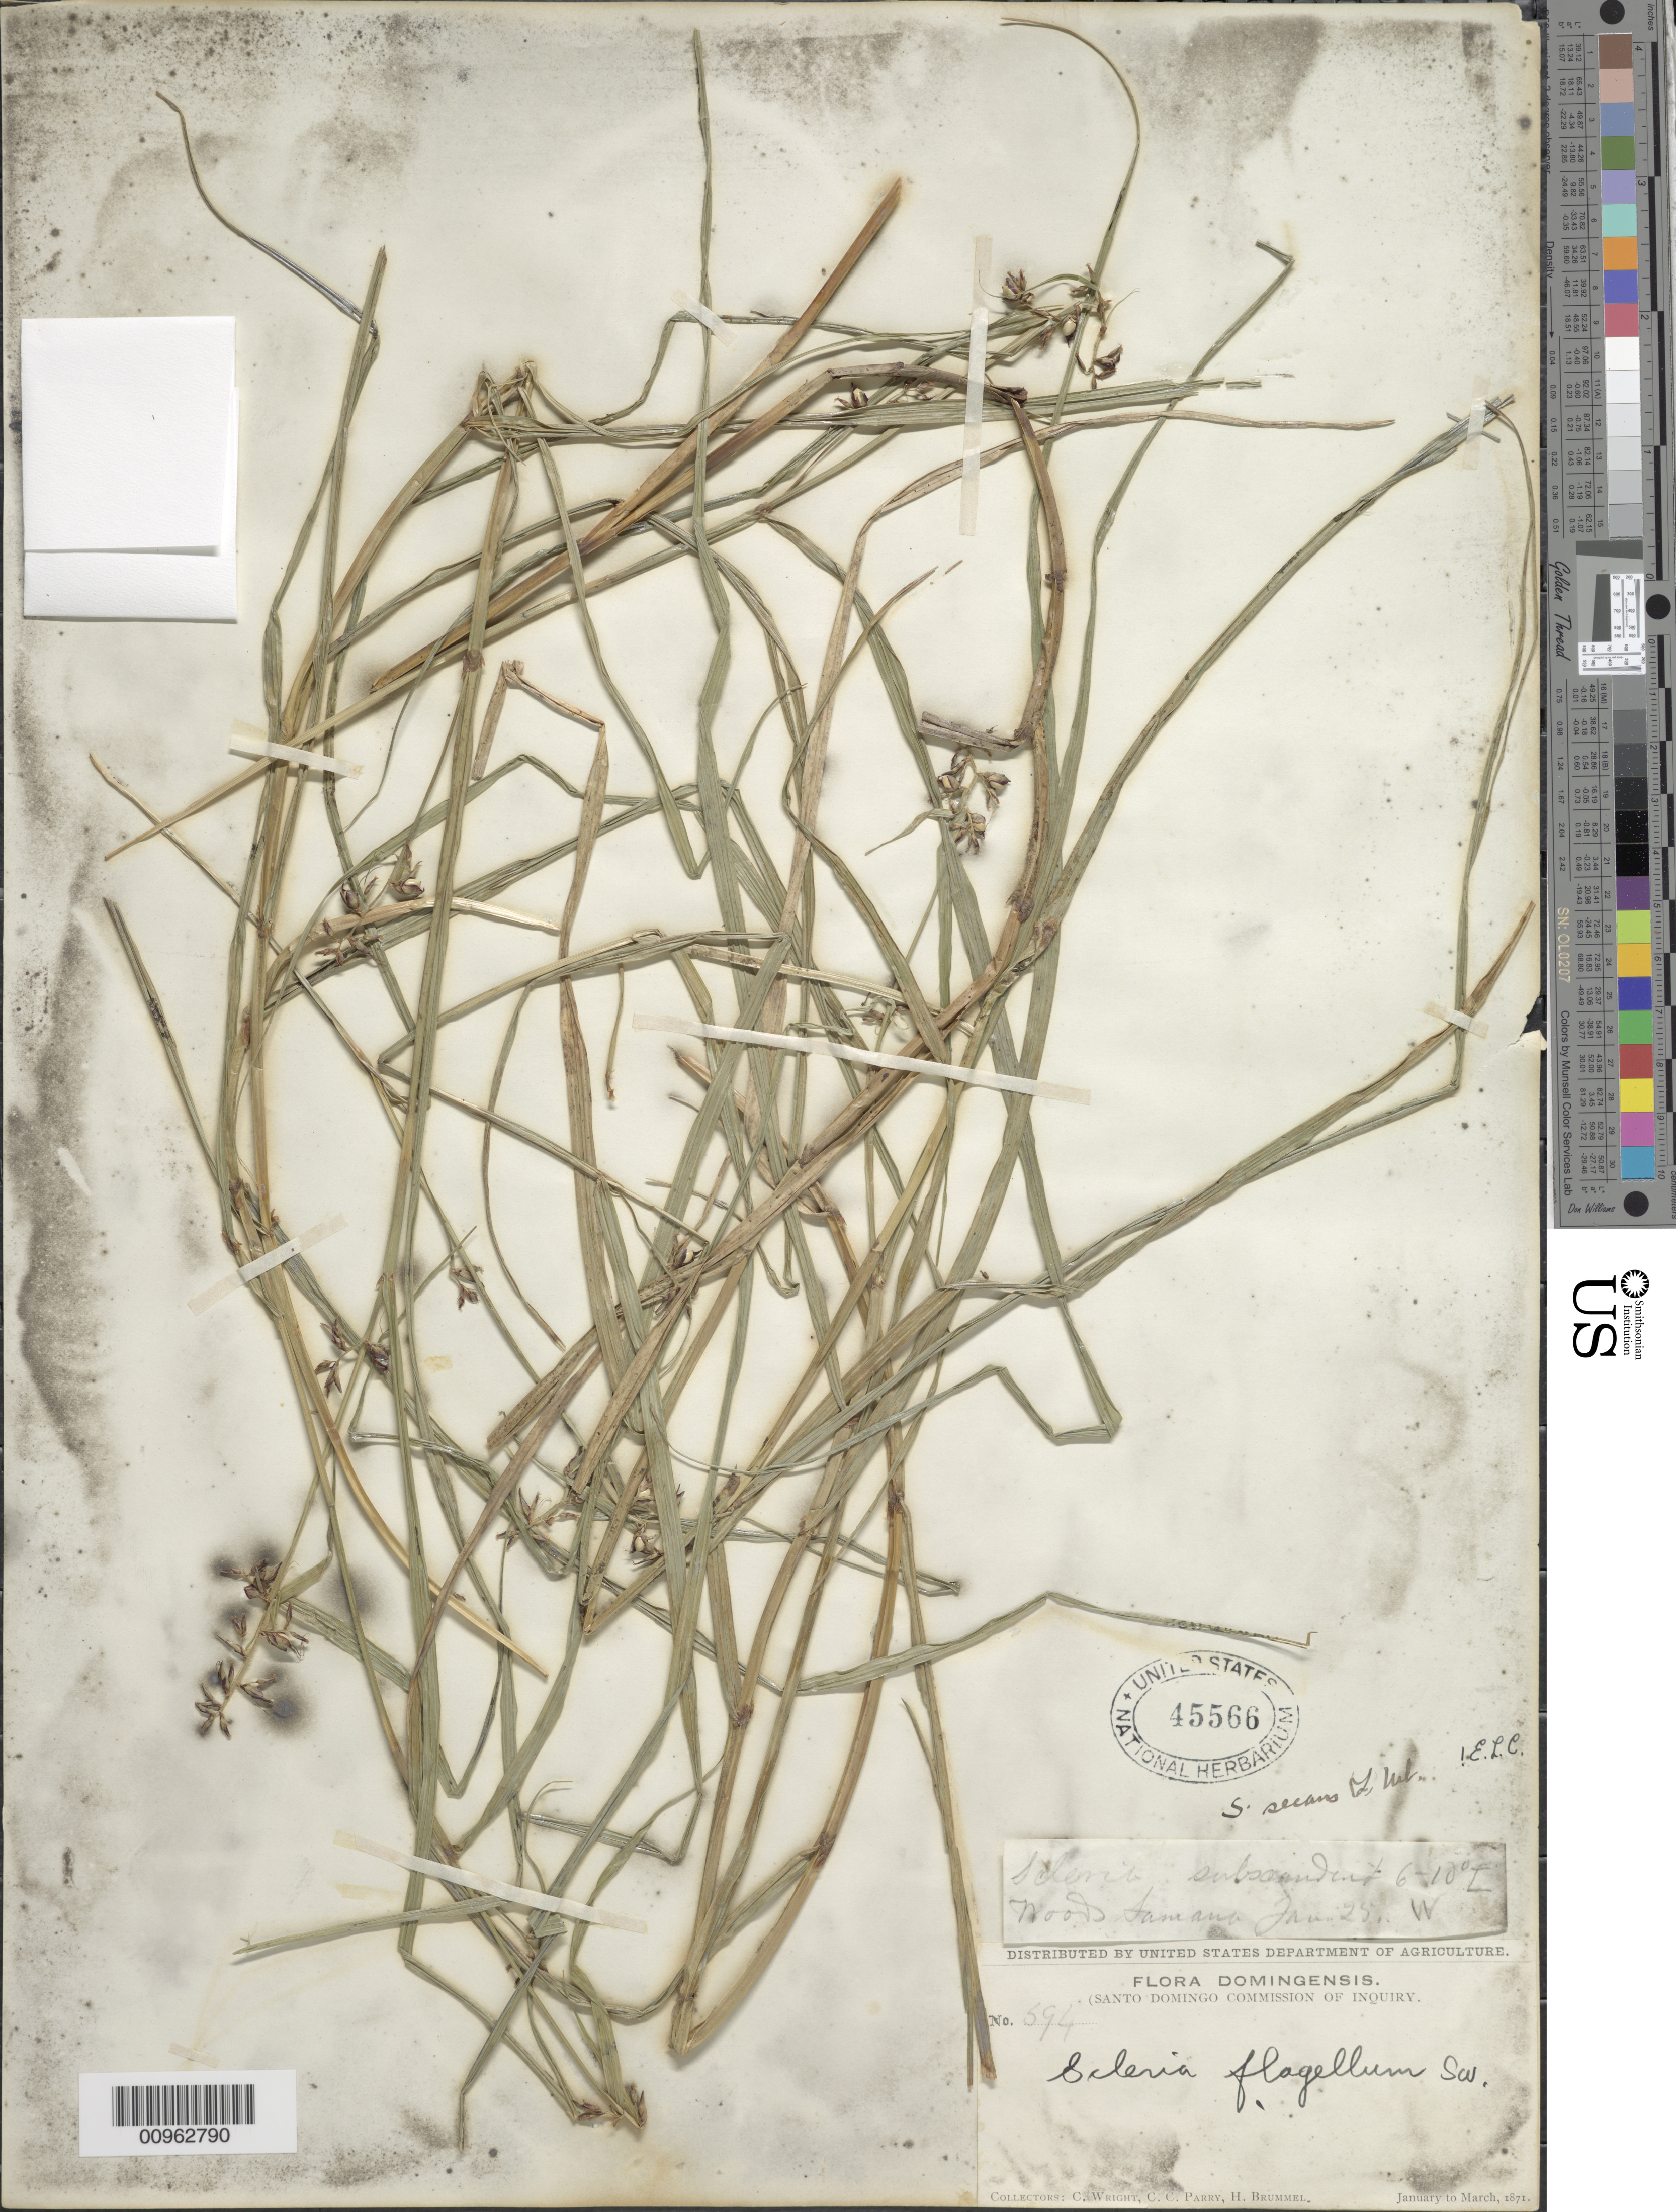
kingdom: Plantae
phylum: Tracheophyta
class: Liliopsida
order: Poales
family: Cyperaceae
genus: Scleria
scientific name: Scleria secans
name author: (L.) Urb.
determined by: Core, E. L.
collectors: C. Wright, C. C. Parry & H. Brummel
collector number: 594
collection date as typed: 25 Jan 1871 to -- Mar 1871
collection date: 1871-01-25/1871-03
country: Dominican Republic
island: Hispaniola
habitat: Woods, savana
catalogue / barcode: US 45566